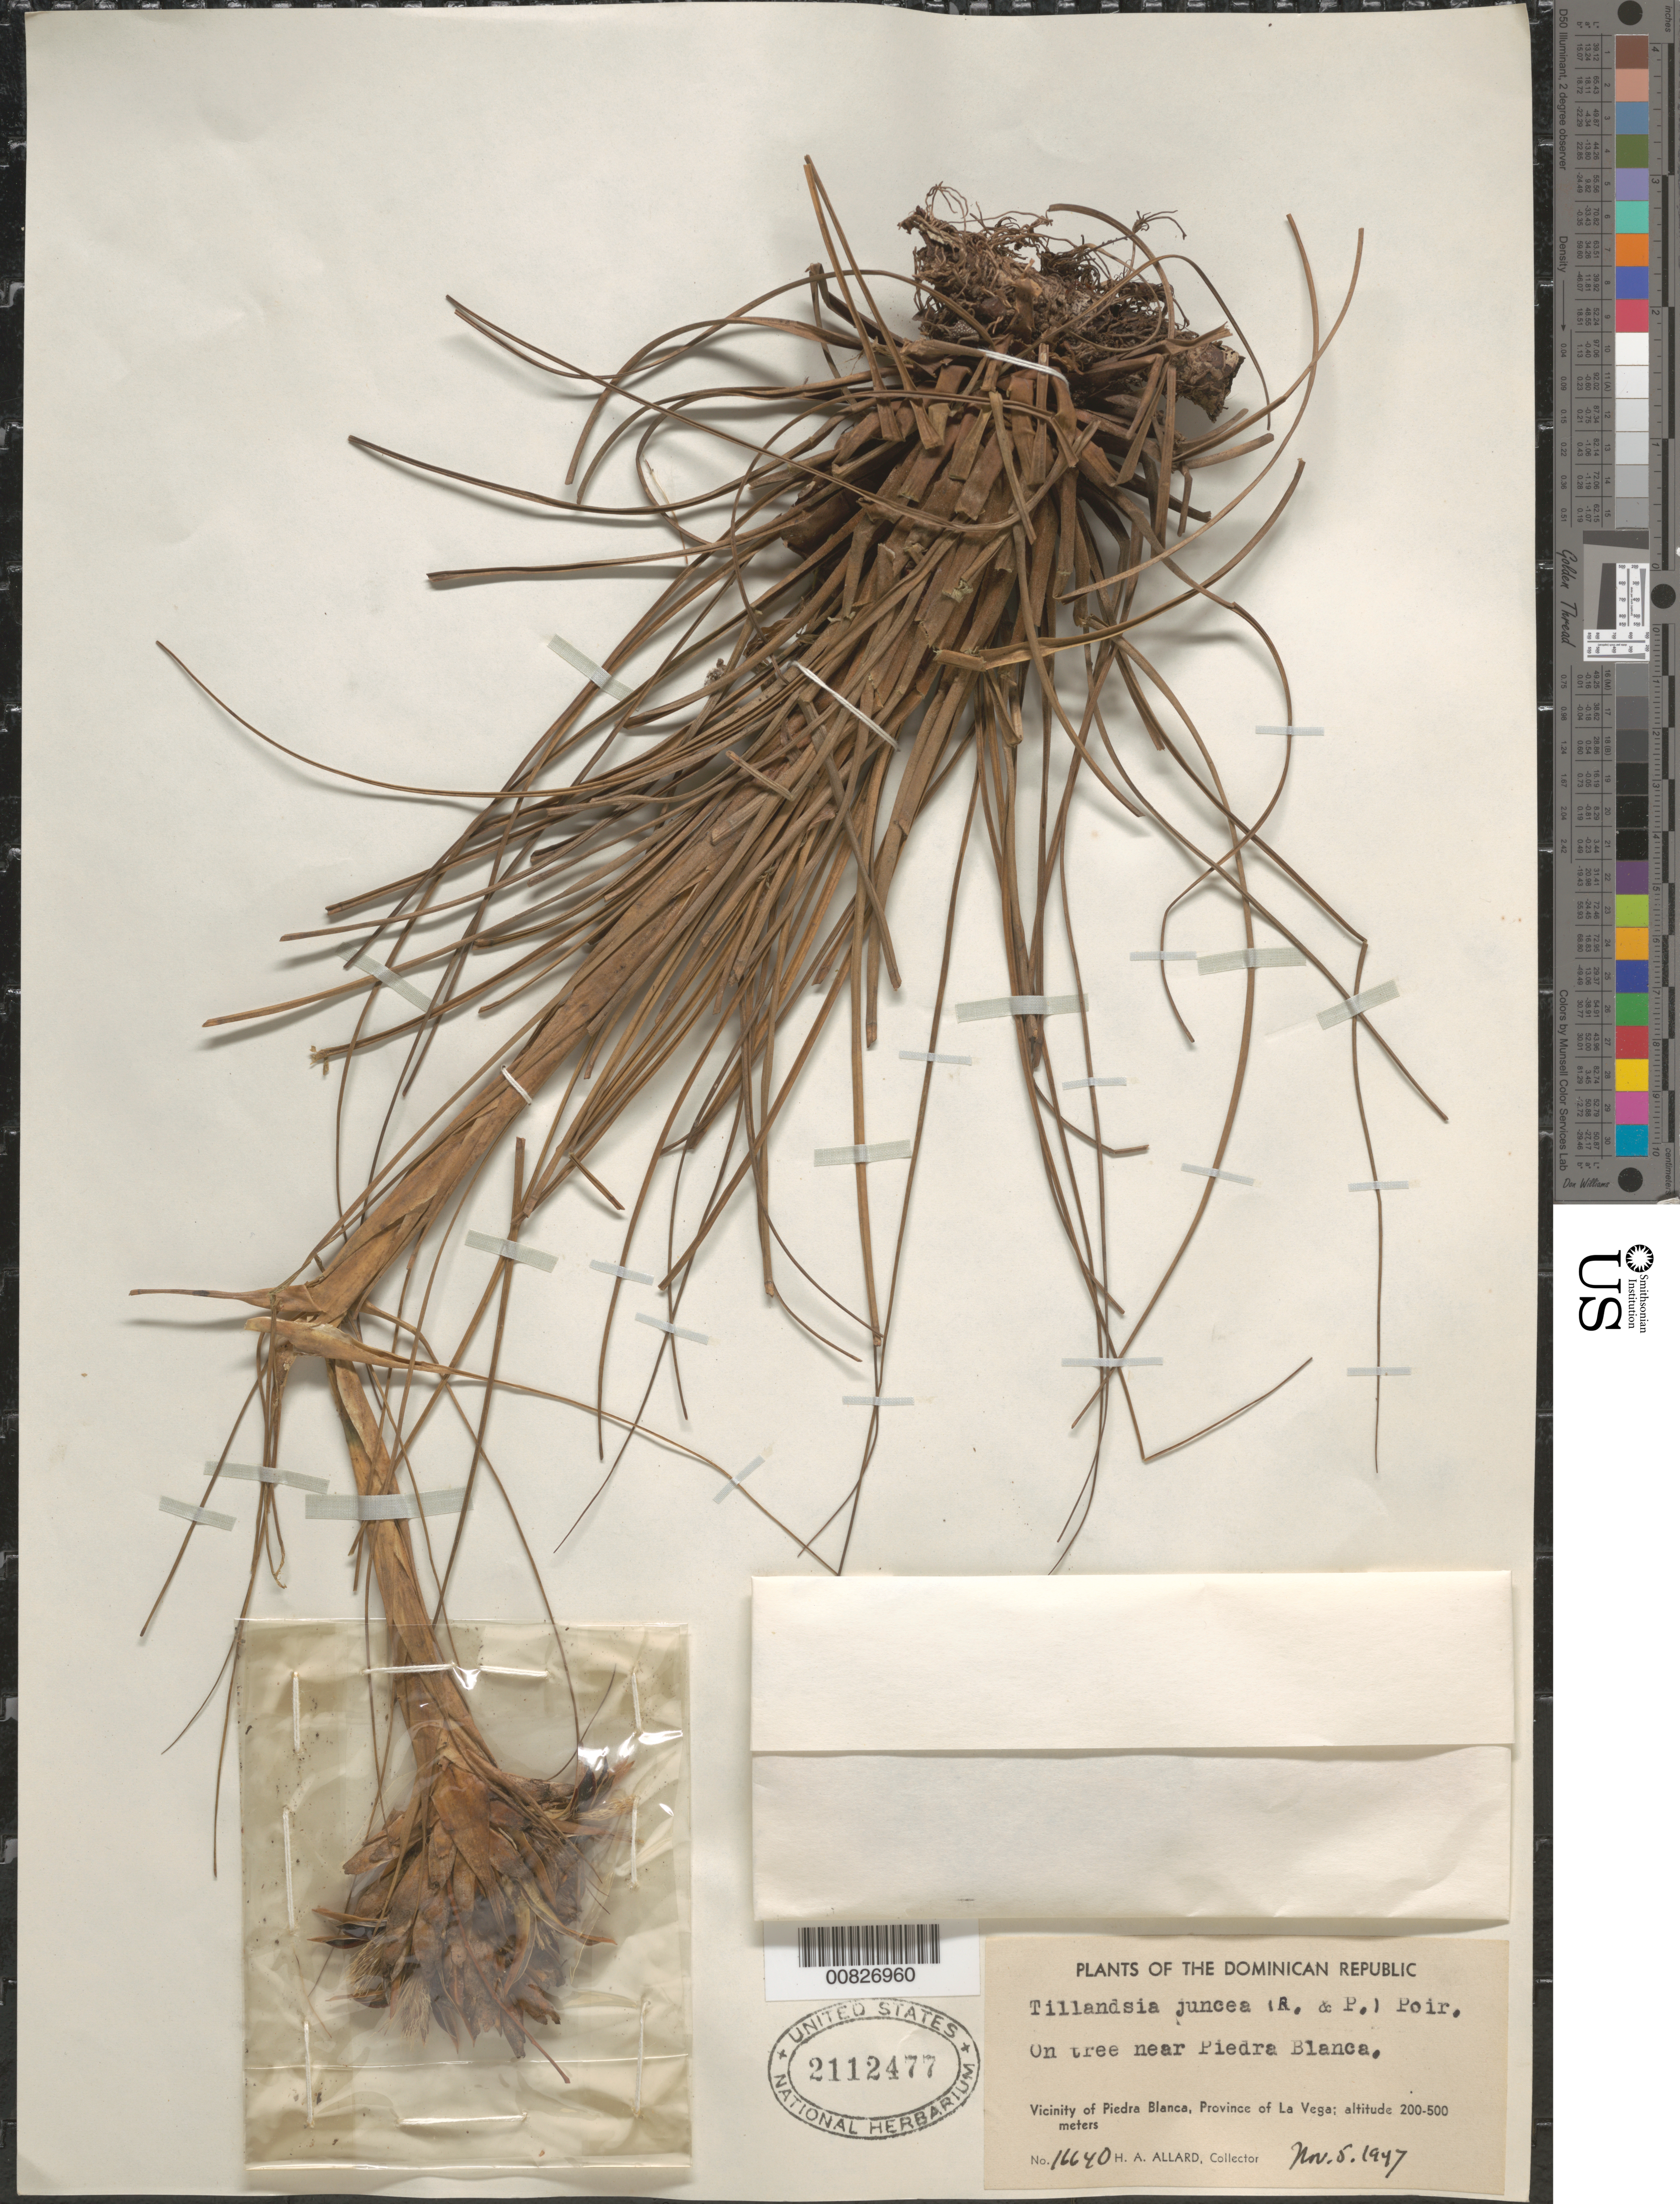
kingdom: Plantae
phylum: Tracheophyta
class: Liliopsida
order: Poales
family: Bromeliaceae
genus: Tillandsia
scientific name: Tillandsia juncea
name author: (Ruiz & Pav.) Poir.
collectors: H. A. Allard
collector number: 16640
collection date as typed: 05 Nov 1947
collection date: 1947-11-05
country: Dominican Republic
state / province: La Vega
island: Hispaniola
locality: Vicinity of Piedra Blanca.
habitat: On trees.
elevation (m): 200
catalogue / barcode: US 2112477